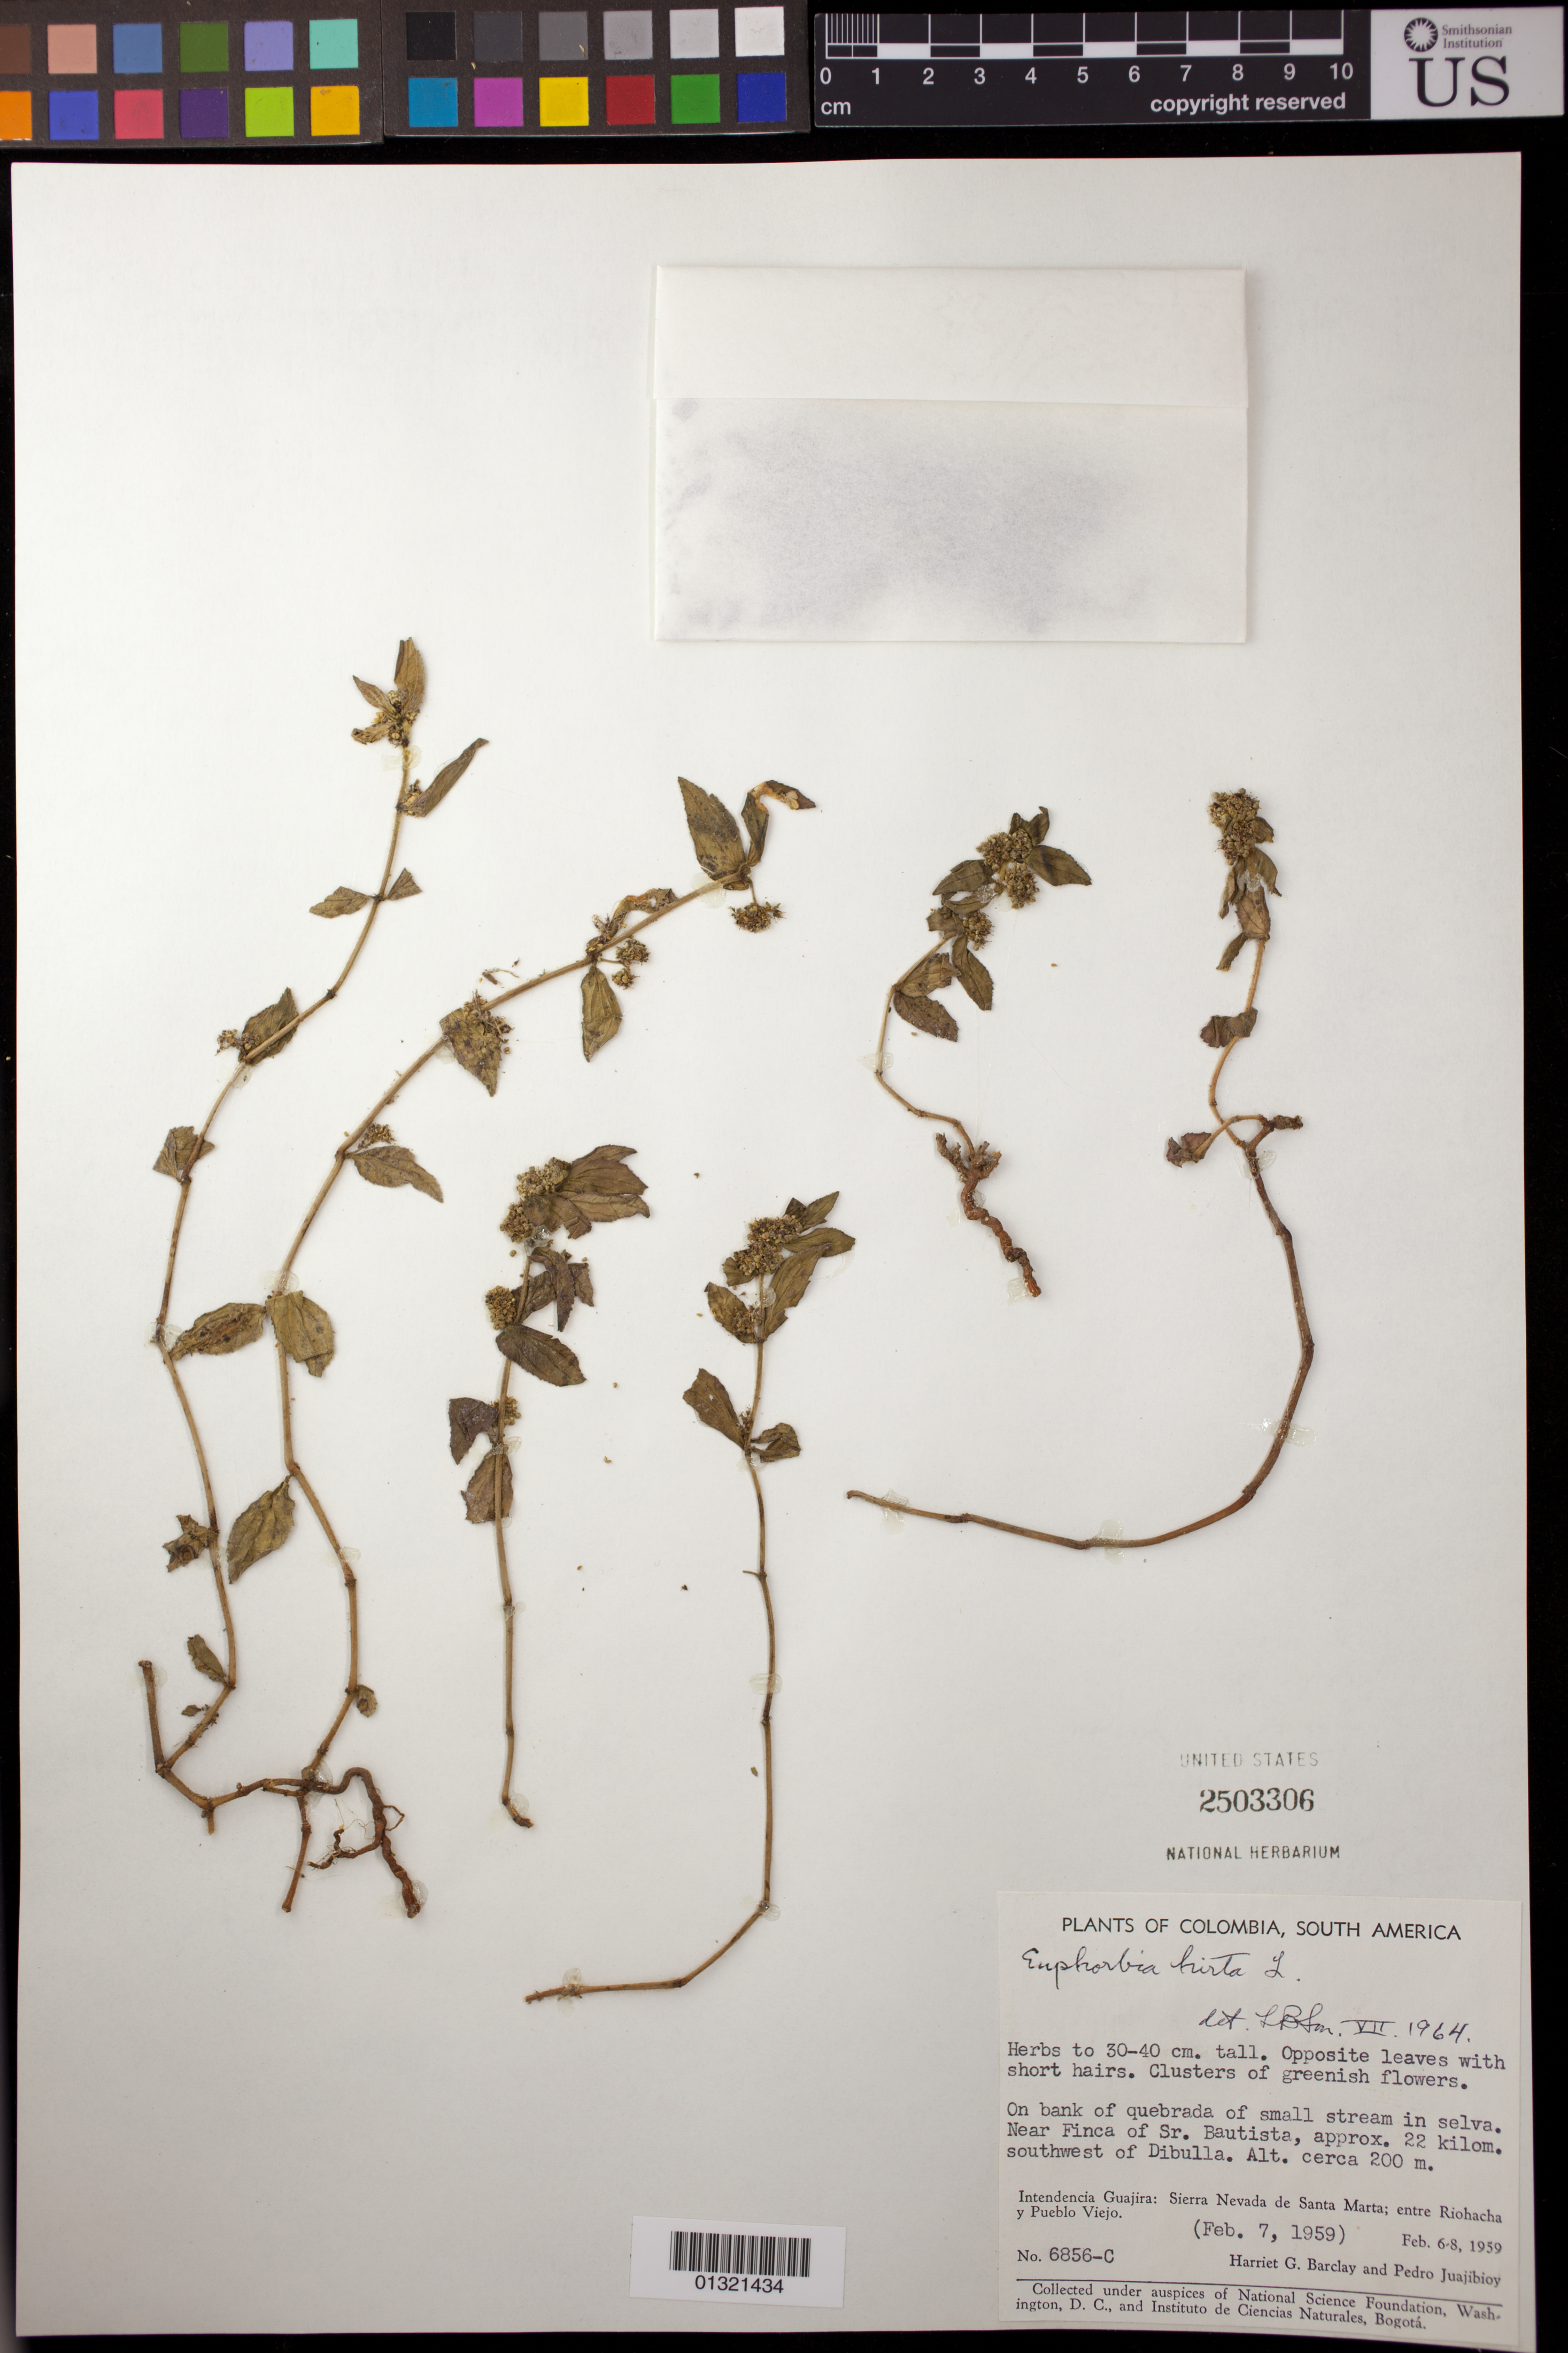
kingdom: Plantae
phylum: Tracheophyta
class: Magnoliopsida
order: Malpighiales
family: Euphorbiaceae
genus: Euphorbia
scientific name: Euphorbia hirta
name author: L.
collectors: H. G. Barclay & P. Juajibioy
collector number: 6856-C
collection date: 1959-02-07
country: Colombia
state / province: La Guajira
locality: Intendecia Guarjira: Sierra Nevada de Santa Marta; entre Riohacha y Pueblo Viejo.; On bank of quebrada of small stream in selva.; Near Finca of Sr. Bautista, approx. 22 kilom. southwest of Dibulla.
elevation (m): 200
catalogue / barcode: US 2503306